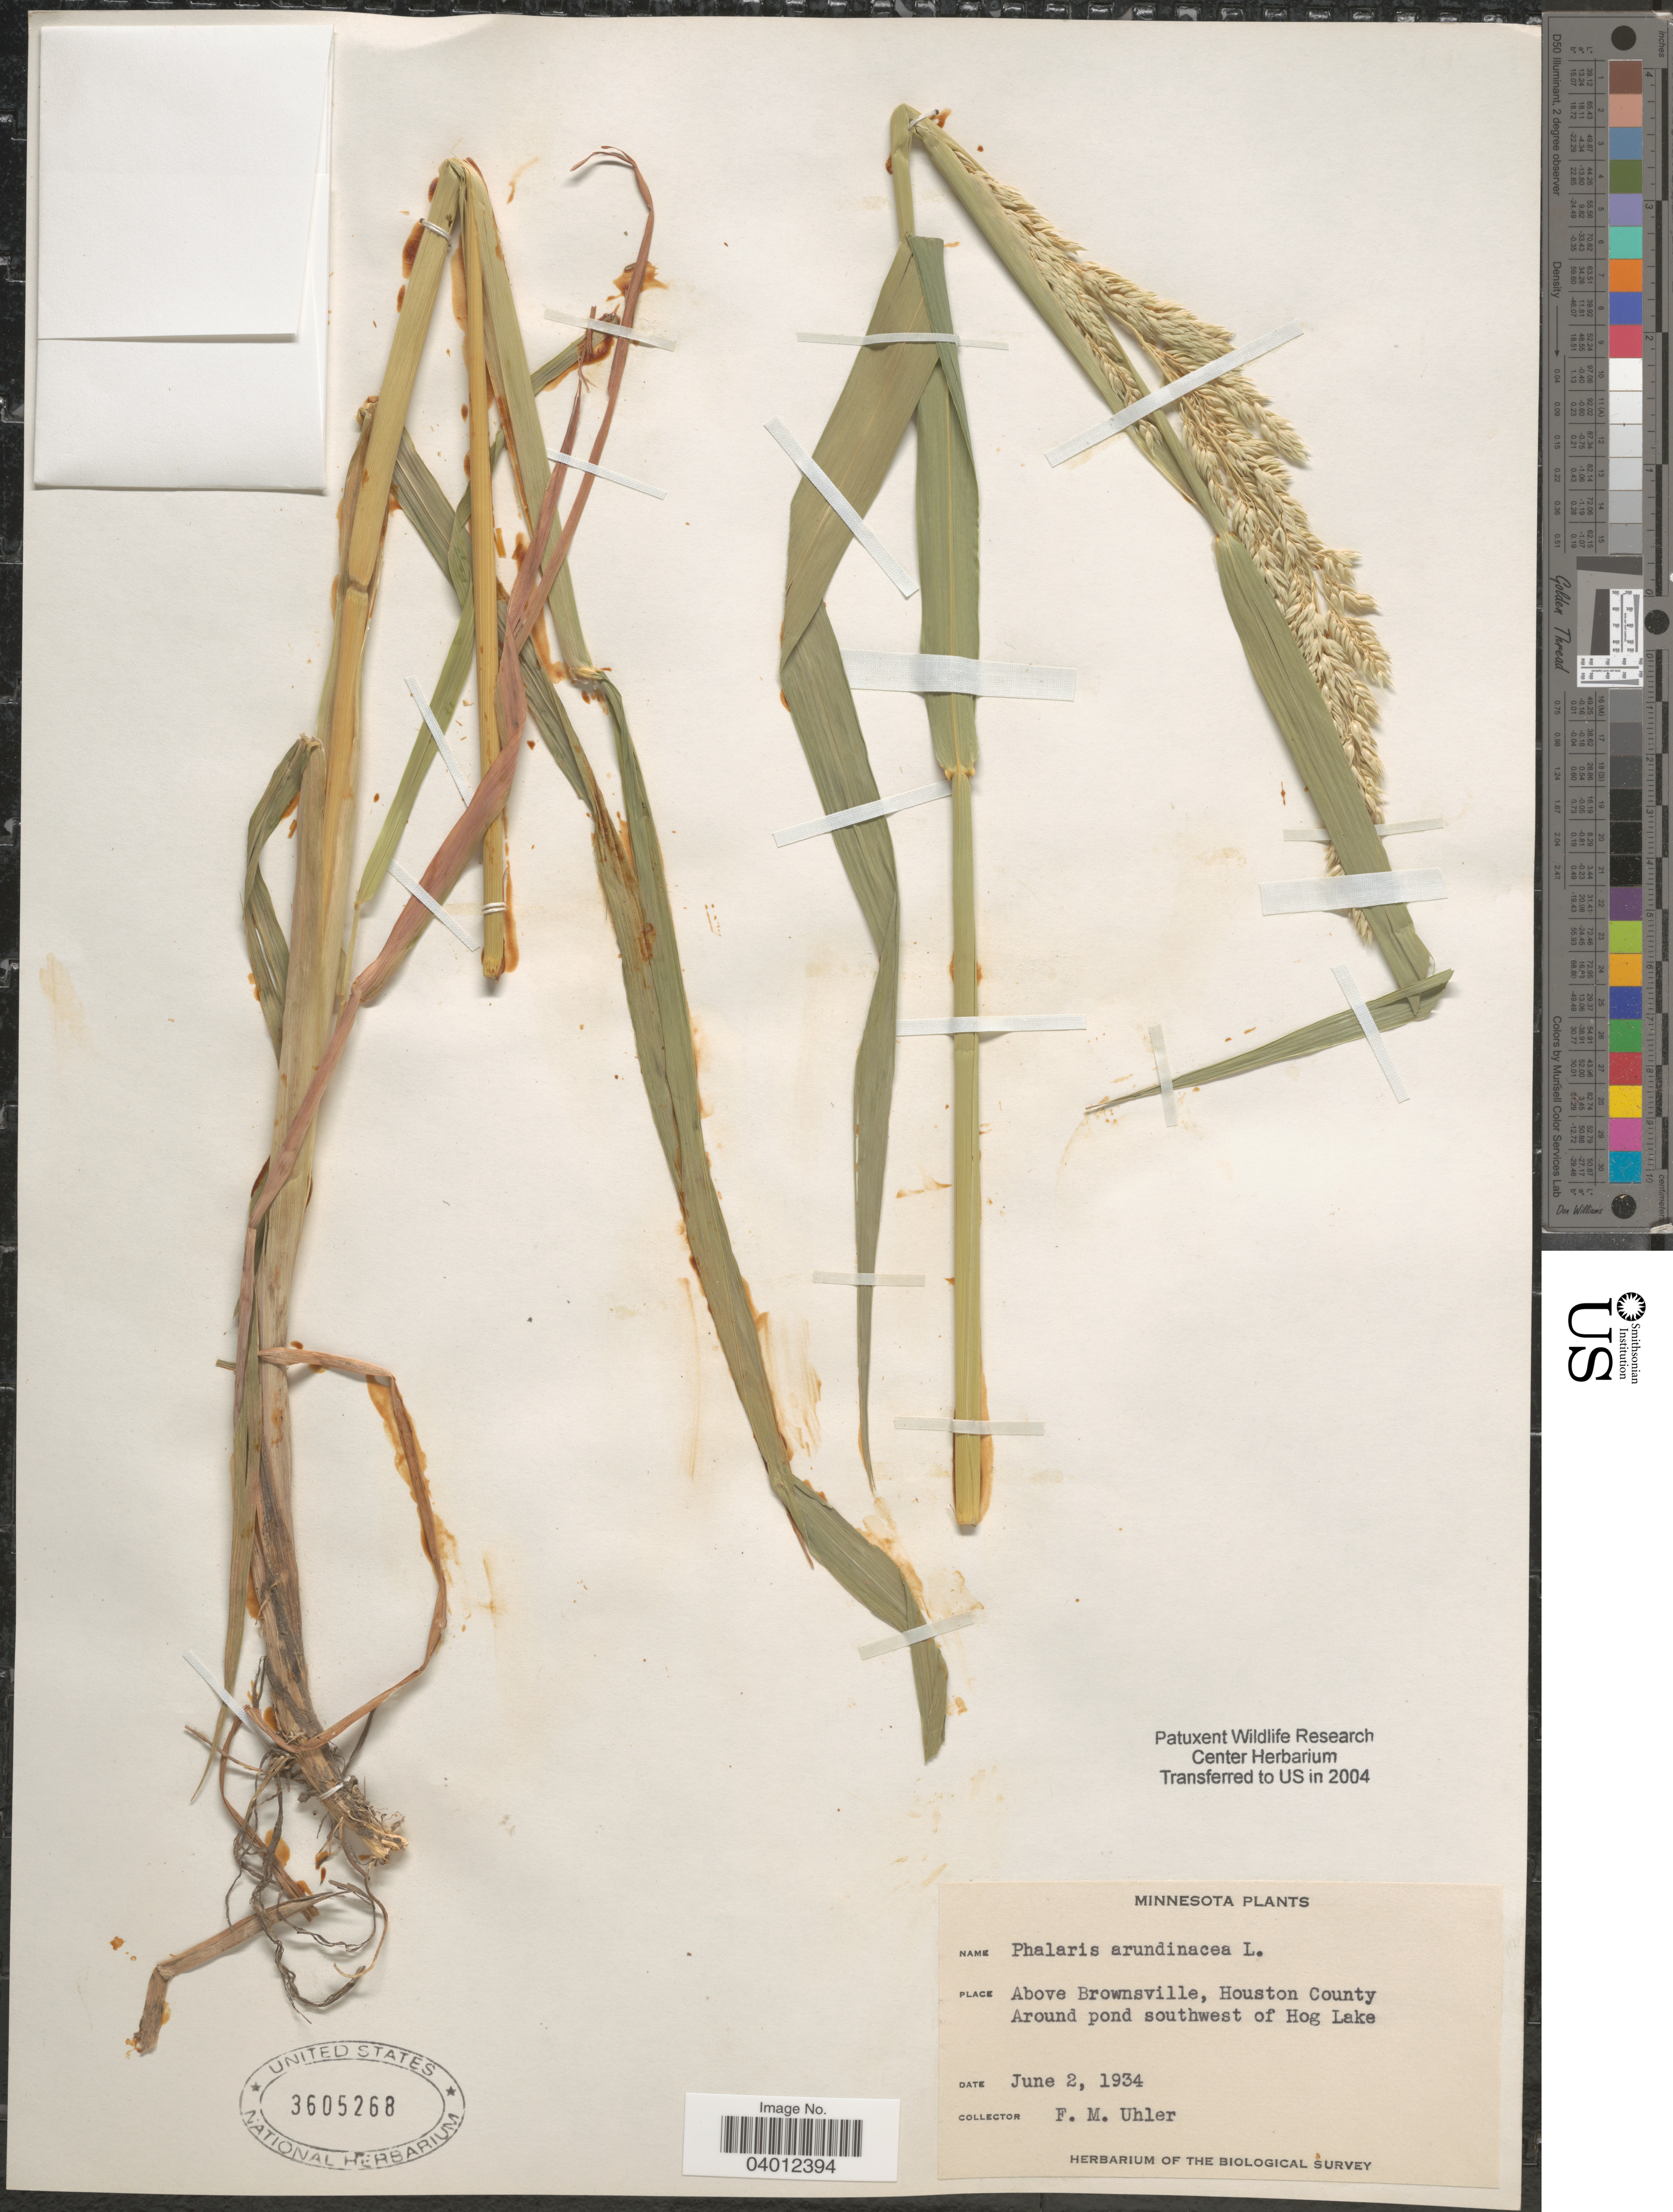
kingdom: Plantae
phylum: Tracheophyta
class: Liliopsida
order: Poales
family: Poaceae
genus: Phalaris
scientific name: Phalaris arundinacea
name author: L.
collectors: F. M. Uhler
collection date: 1934-06-02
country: United States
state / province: Minnesota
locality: Above Brownsville, Houston County. Around pond southwest of Hog Lake.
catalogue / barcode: US 3605268